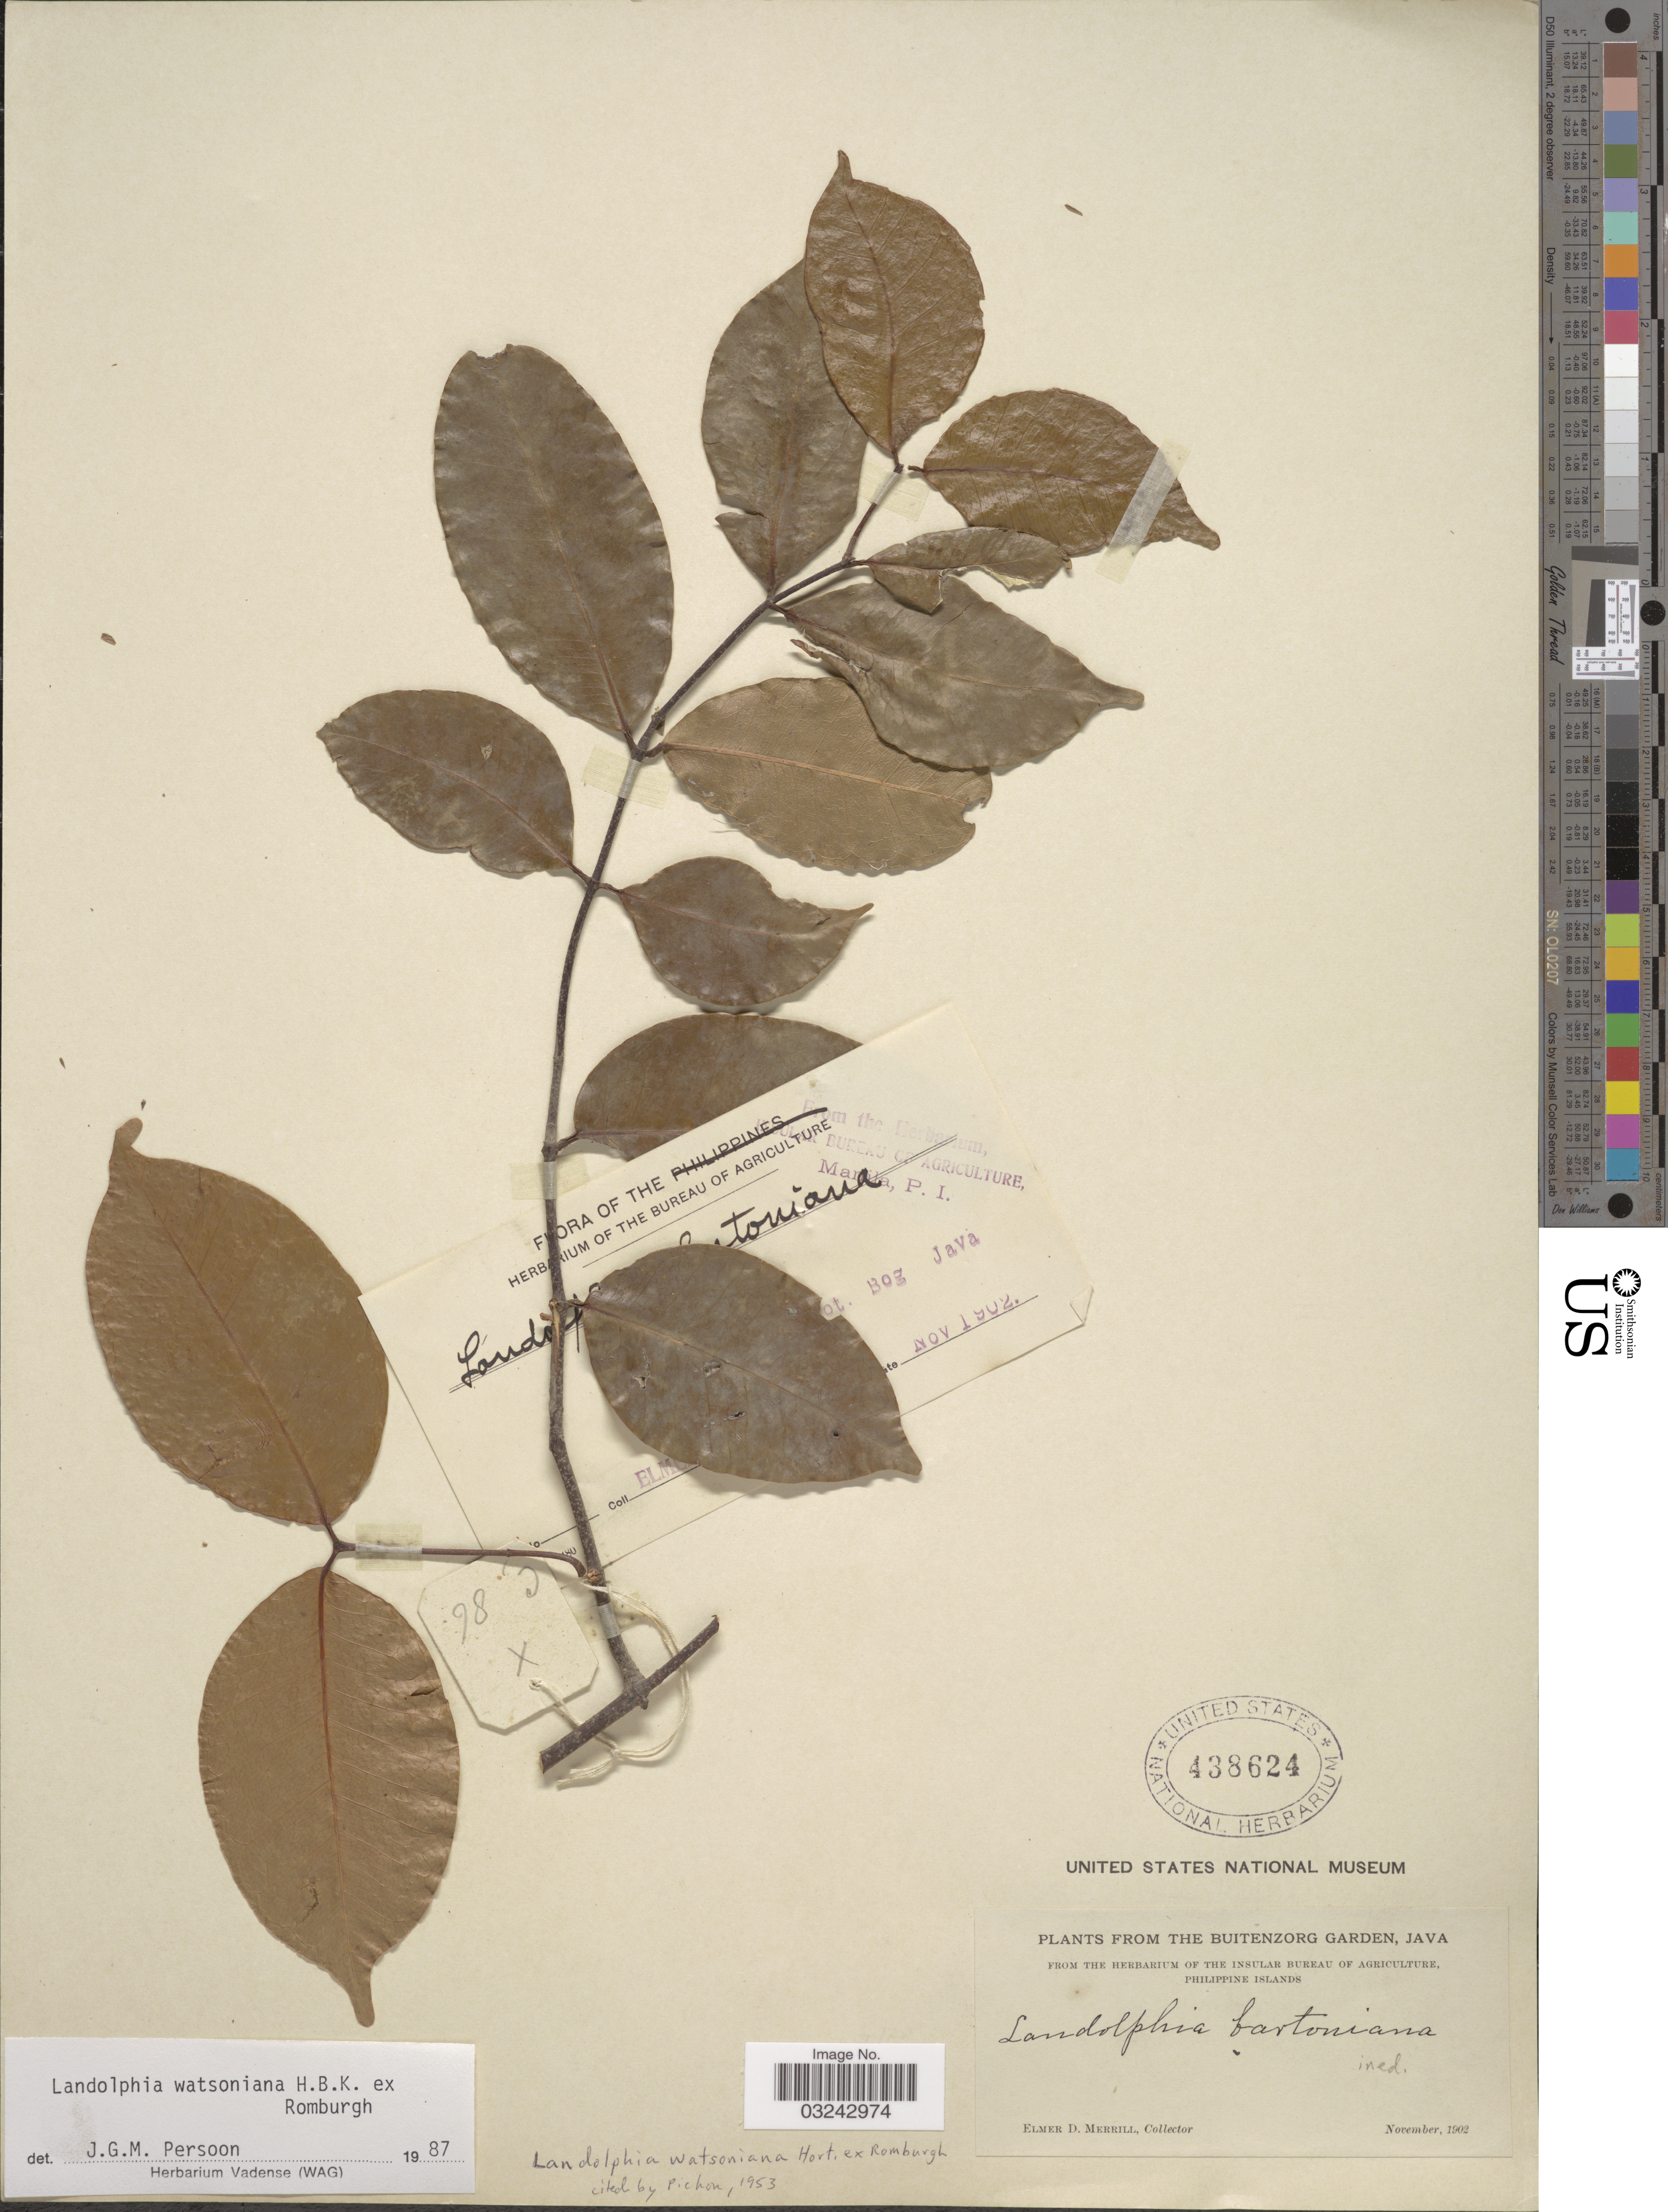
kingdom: Plantae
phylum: Tracheophyta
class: Magnoliopsida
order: Gentianales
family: Apocynaceae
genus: Landolphia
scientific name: Landolphia watsoniana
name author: Rombouts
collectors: E. D. Merrill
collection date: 1902-11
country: Indonesia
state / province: Java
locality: The Buitenzorg Garden.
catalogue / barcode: US 438624